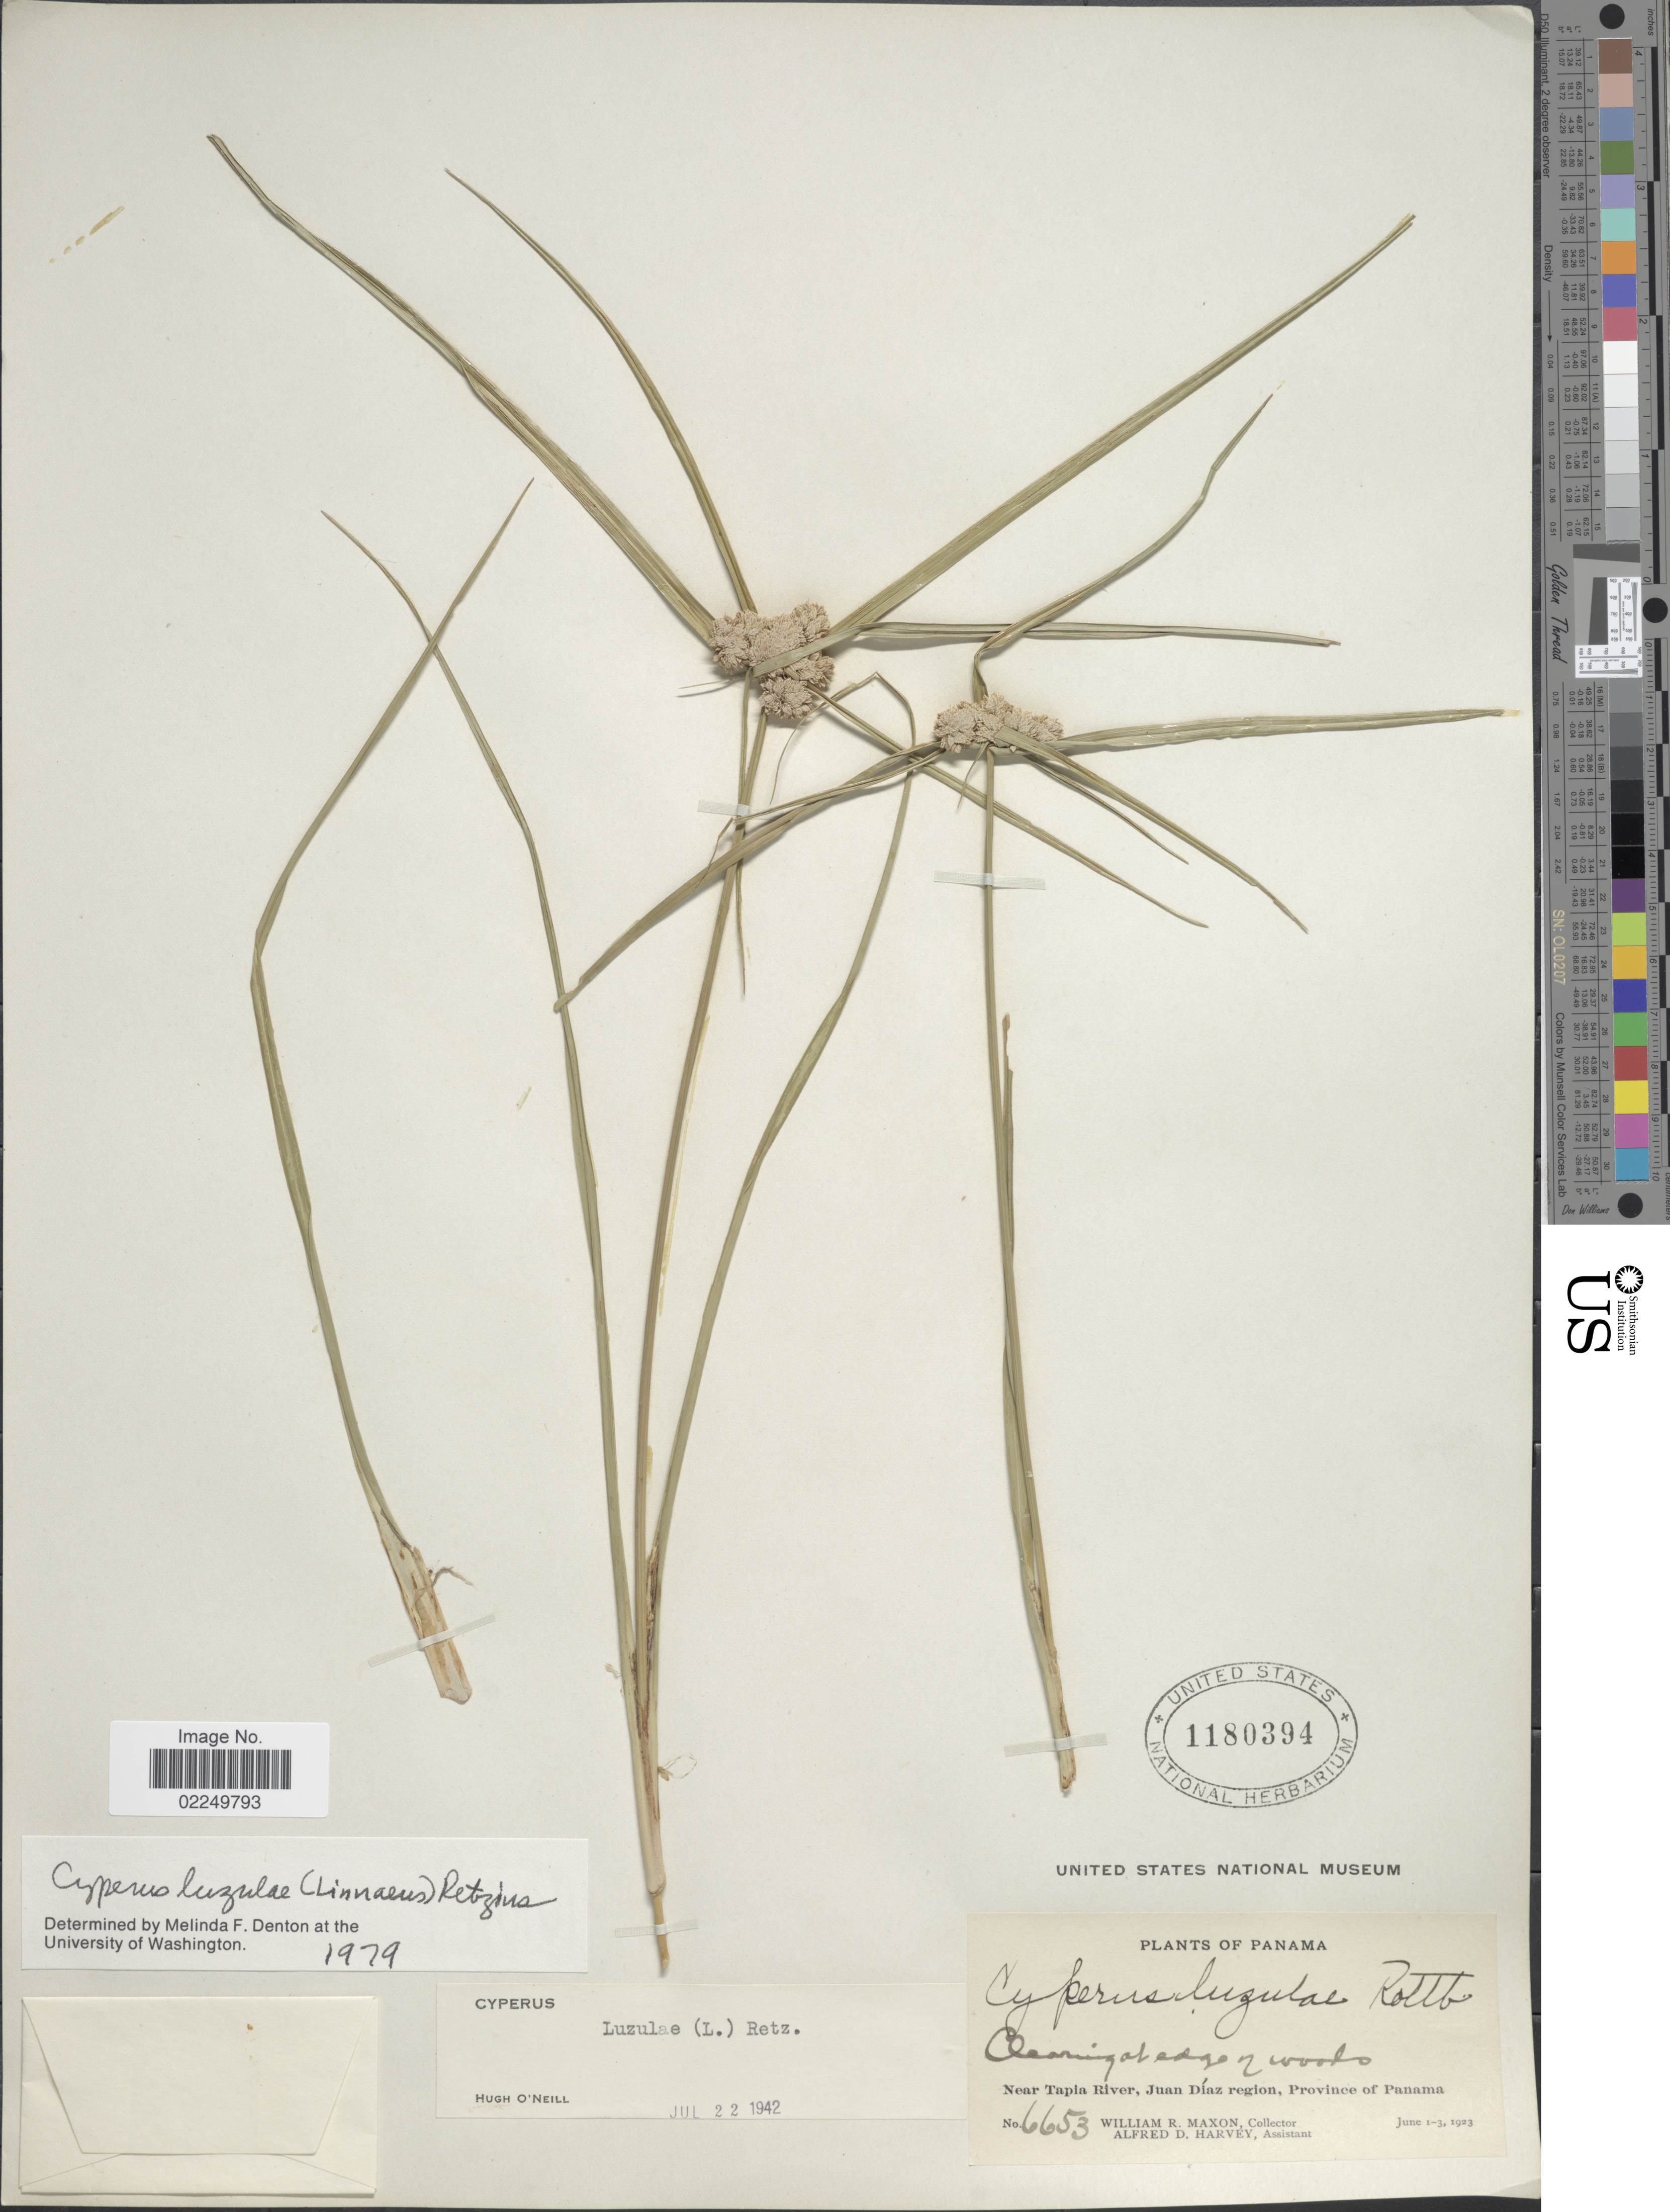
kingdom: Plantae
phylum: Tracheophyta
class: Liliopsida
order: Poales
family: Cyperaceae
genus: Cyperus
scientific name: Cyperus luzulae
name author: (L.) Rottb. ex Retz.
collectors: W. R. Maxon & A. D. Harvey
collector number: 6653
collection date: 1923-06-01/1923-06-03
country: Panama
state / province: Panamá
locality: Near Tapla River, Juan Diaz Region, Province of Panama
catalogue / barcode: US 1180394